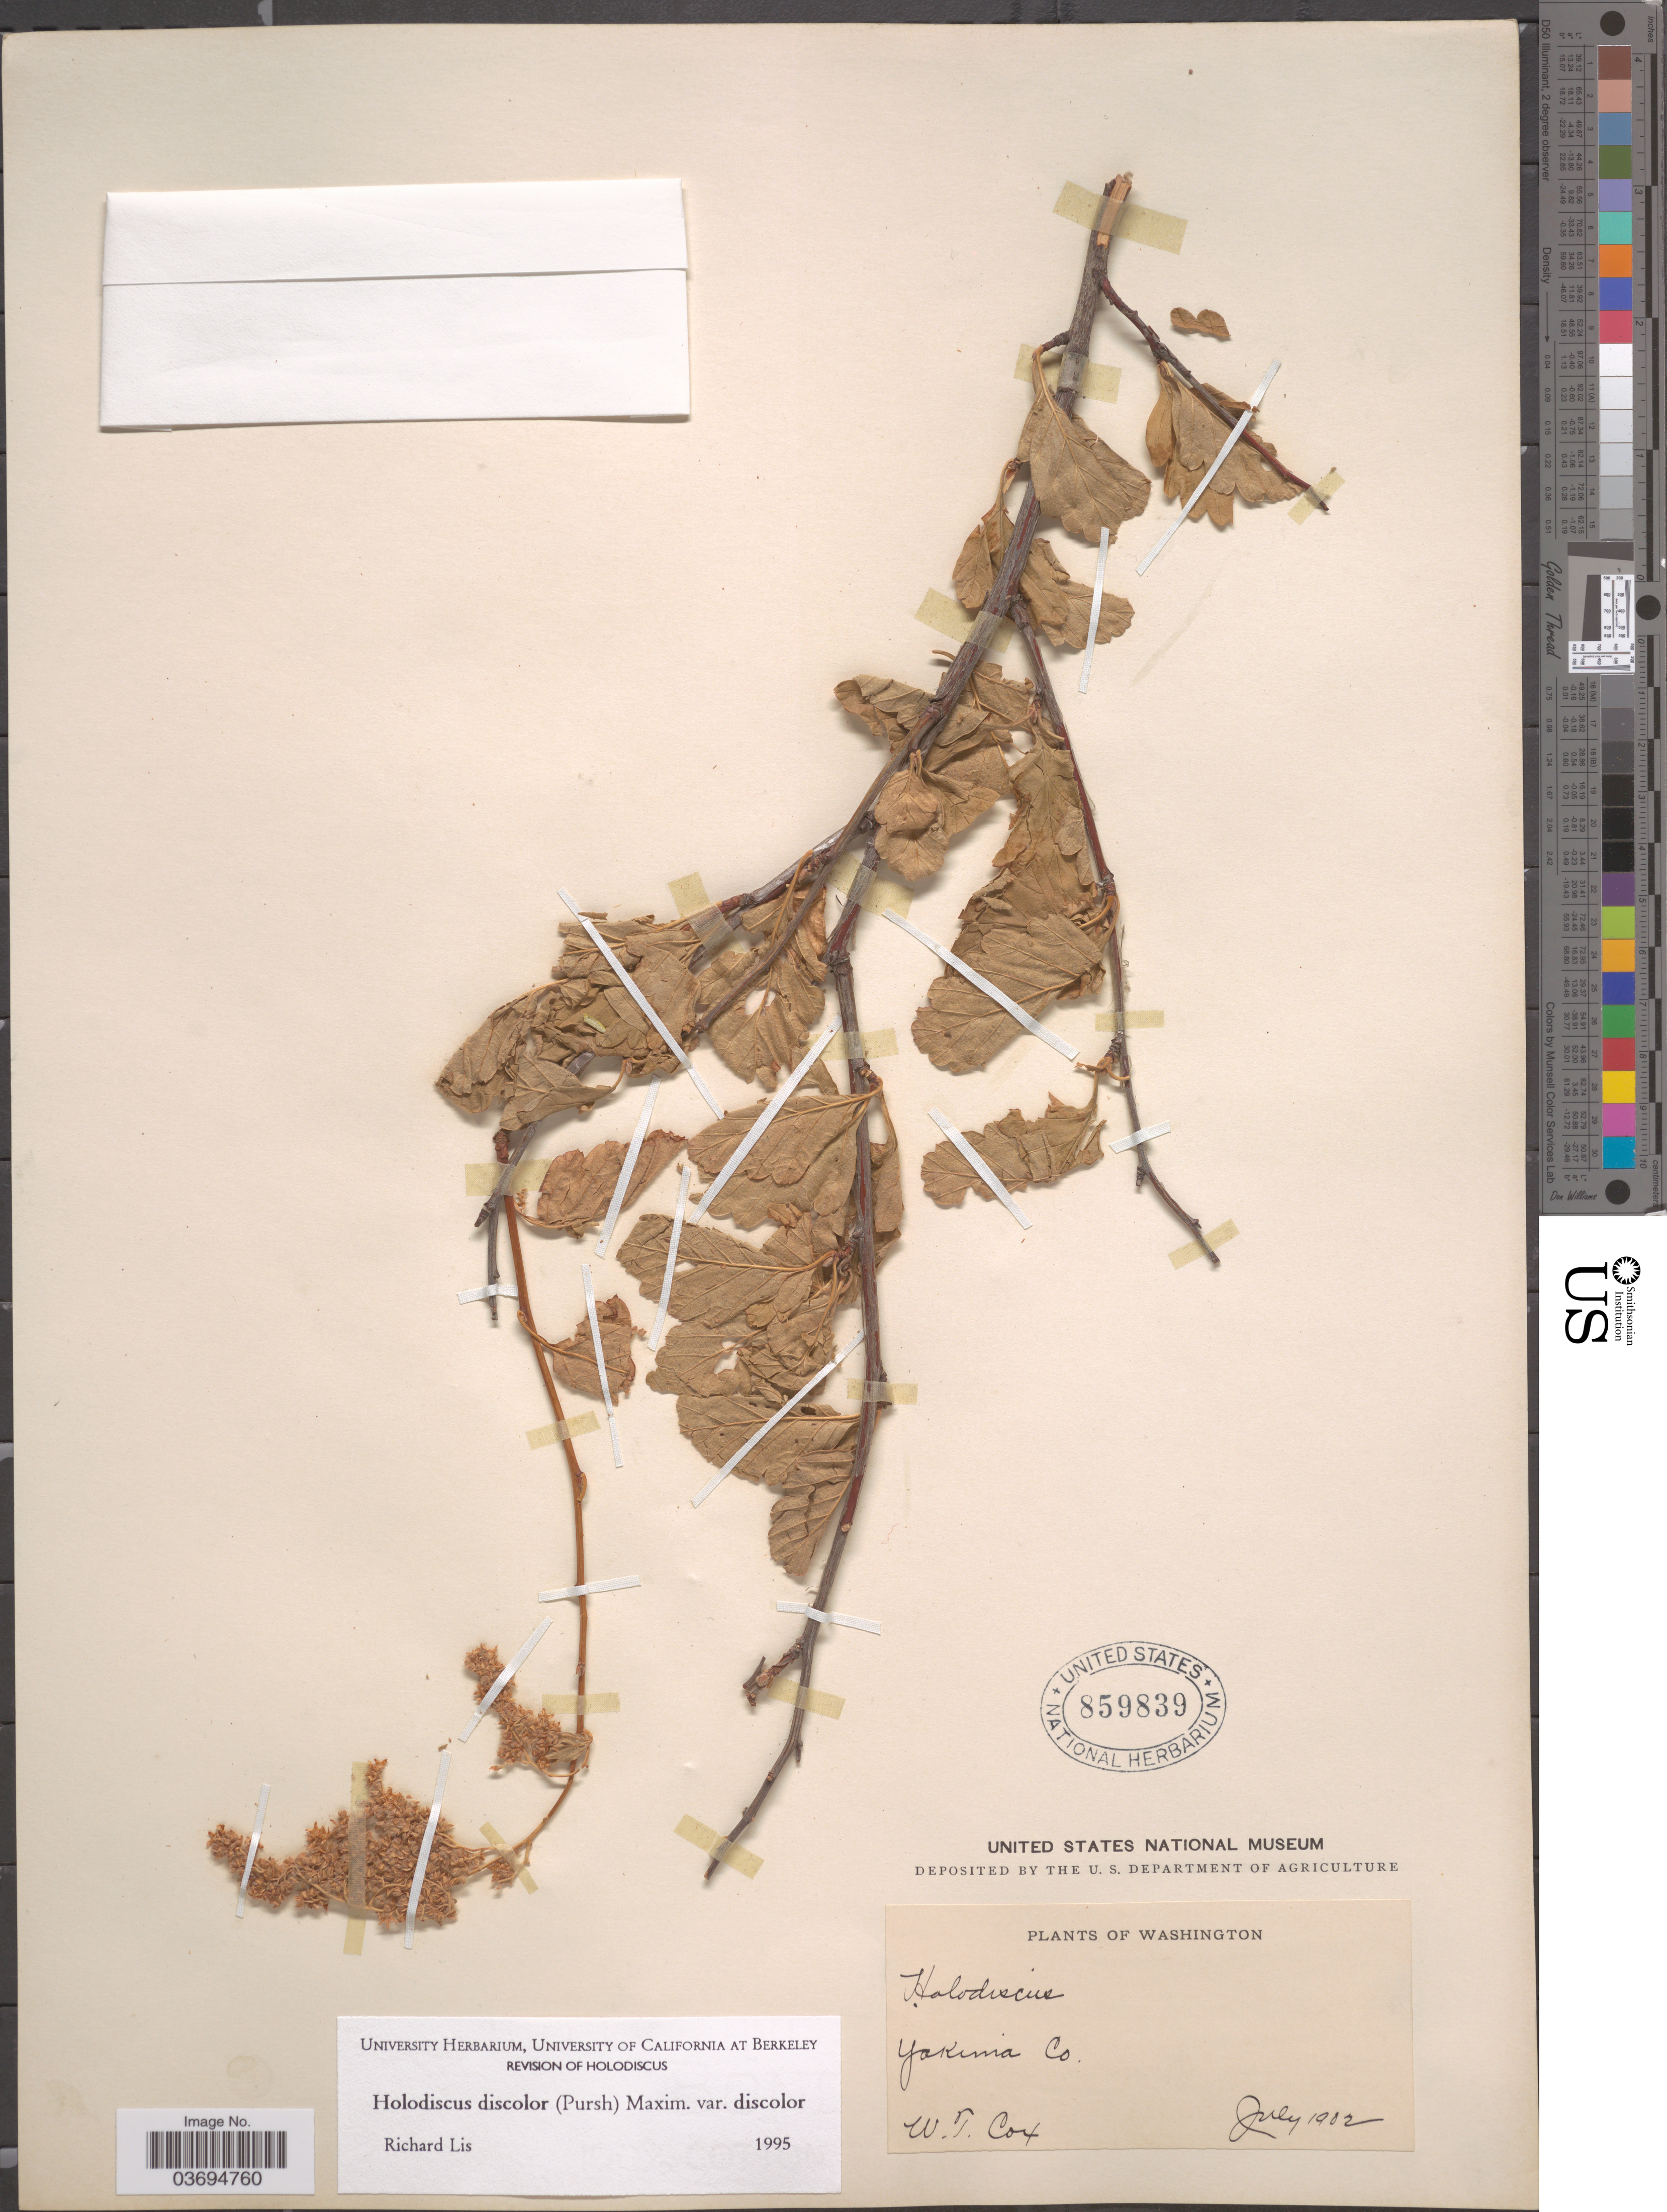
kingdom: Plantae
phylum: Tracheophyta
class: Magnoliopsida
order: Rosales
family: Rosaceae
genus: Holodiscus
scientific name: Holodiscus discolor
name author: (Pursh) Maxim.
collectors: W. Cox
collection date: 1982-07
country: United States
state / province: Washington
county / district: Yakima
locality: Yakima Co.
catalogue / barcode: US 859839